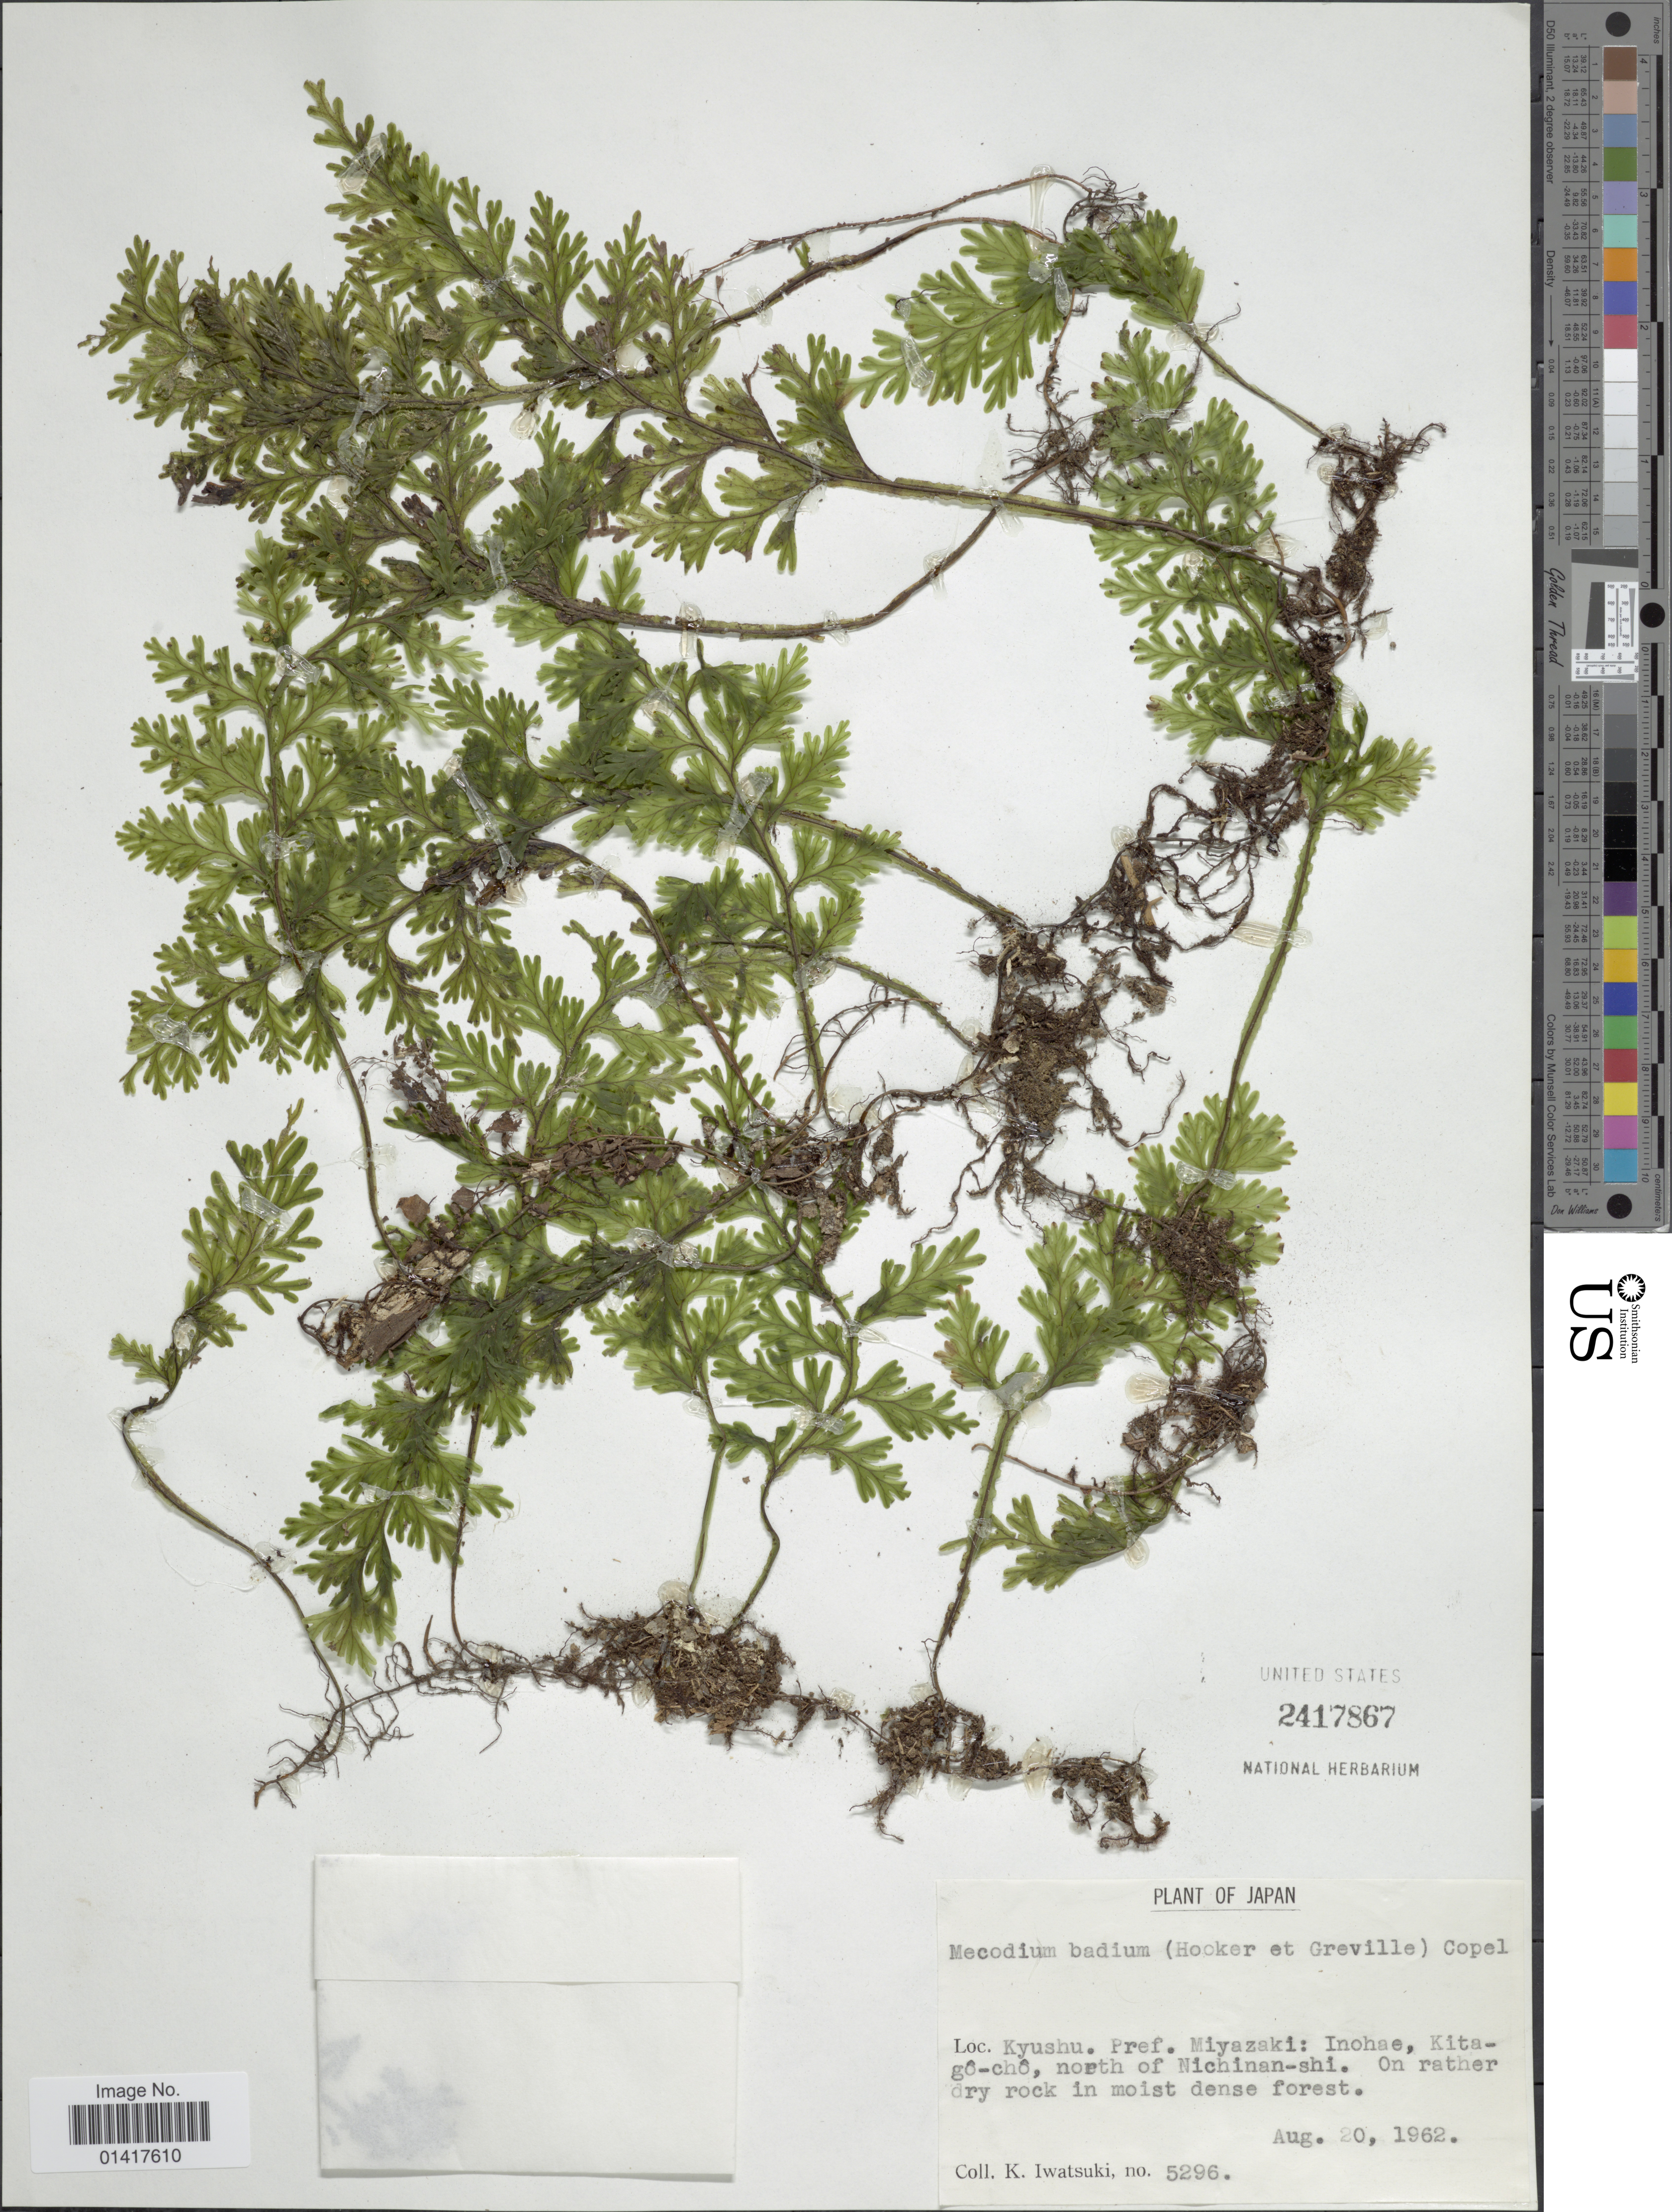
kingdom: Plantae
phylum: Tracheophyta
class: Polypodiopsida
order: Hymenophyllales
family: Hymenophyllaceae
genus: Hymenophyllum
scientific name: Hymenophyllum badium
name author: Hook. & Grev.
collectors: K. Iwatsuki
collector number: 5296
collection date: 1962-08-20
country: Japan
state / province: Miyazaki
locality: Kyushu. Pref Miyazaki: Inohae, Kitago-cho, north of NIchinan-shi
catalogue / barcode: US 2417867